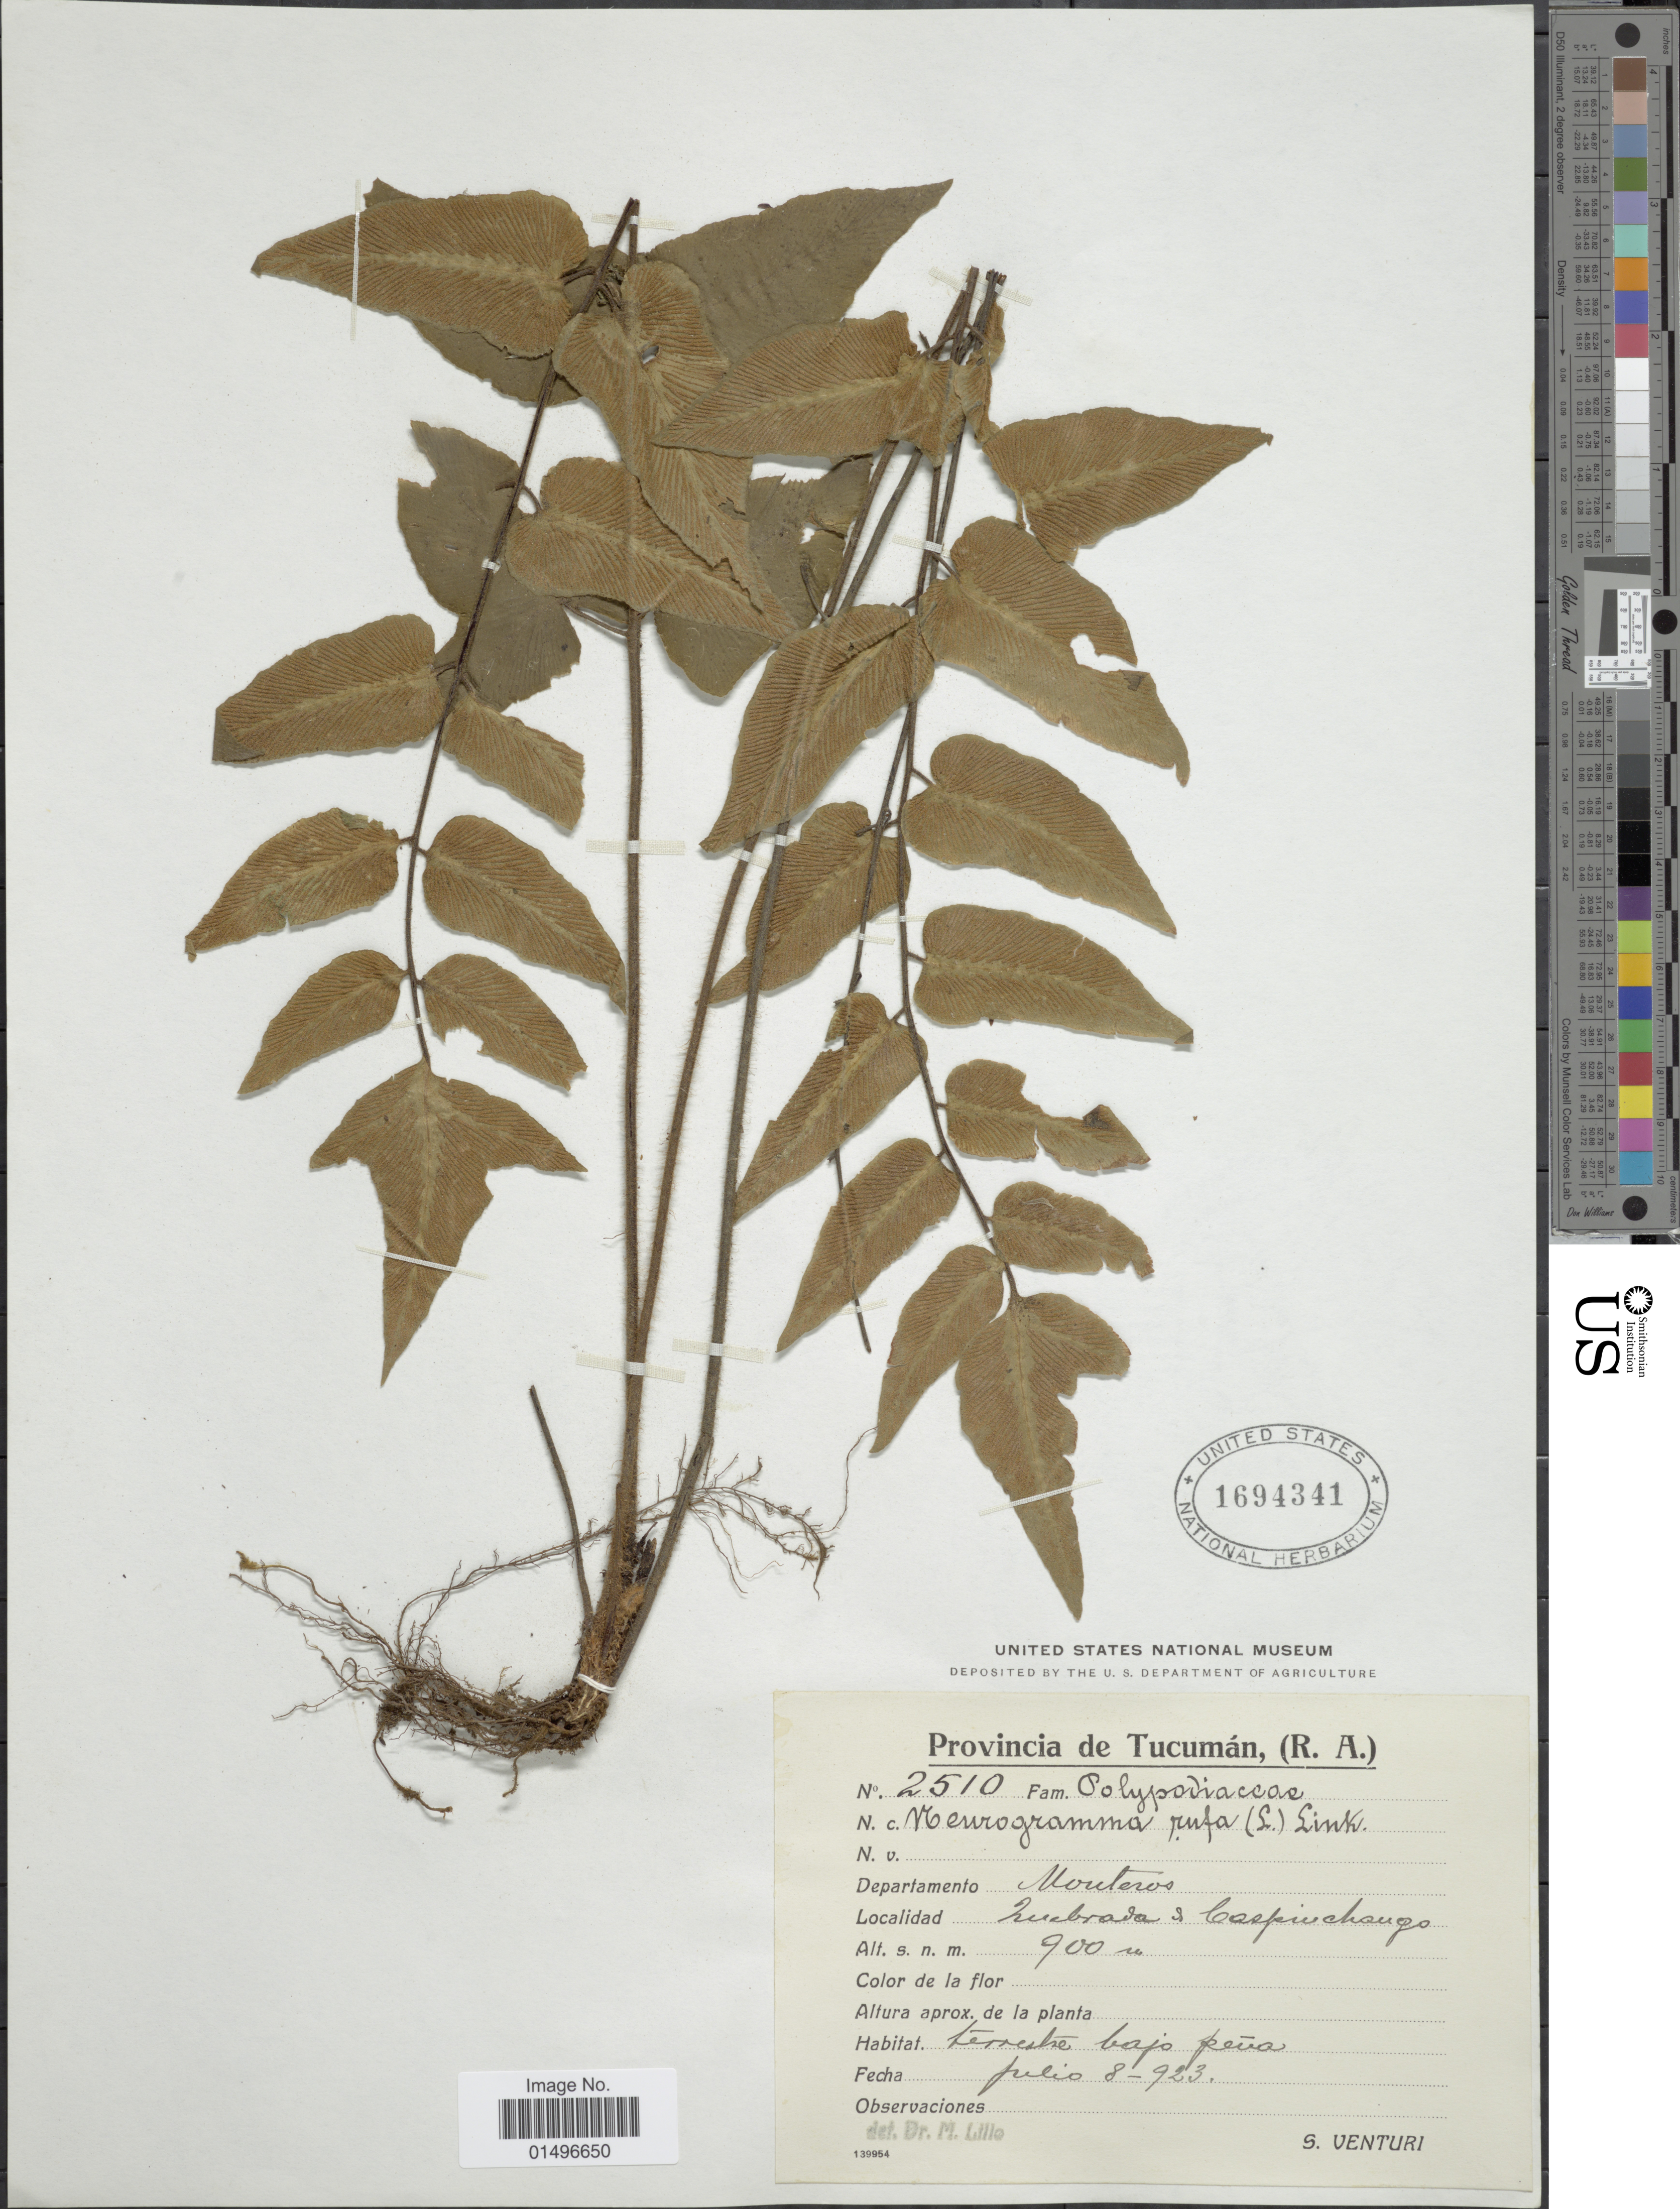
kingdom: Plantae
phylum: Tracheophyta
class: Polypodiopsida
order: Polypodiales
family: Pteridaceae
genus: Hemionitis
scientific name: Hemionitis tomentosa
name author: (Lam.) Raddi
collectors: S. Venturi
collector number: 2510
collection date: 1923-07-08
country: Argentina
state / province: Tucuman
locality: Departamento Monteros, Quebrada de Caspinchango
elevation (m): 900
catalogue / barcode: US 1694341